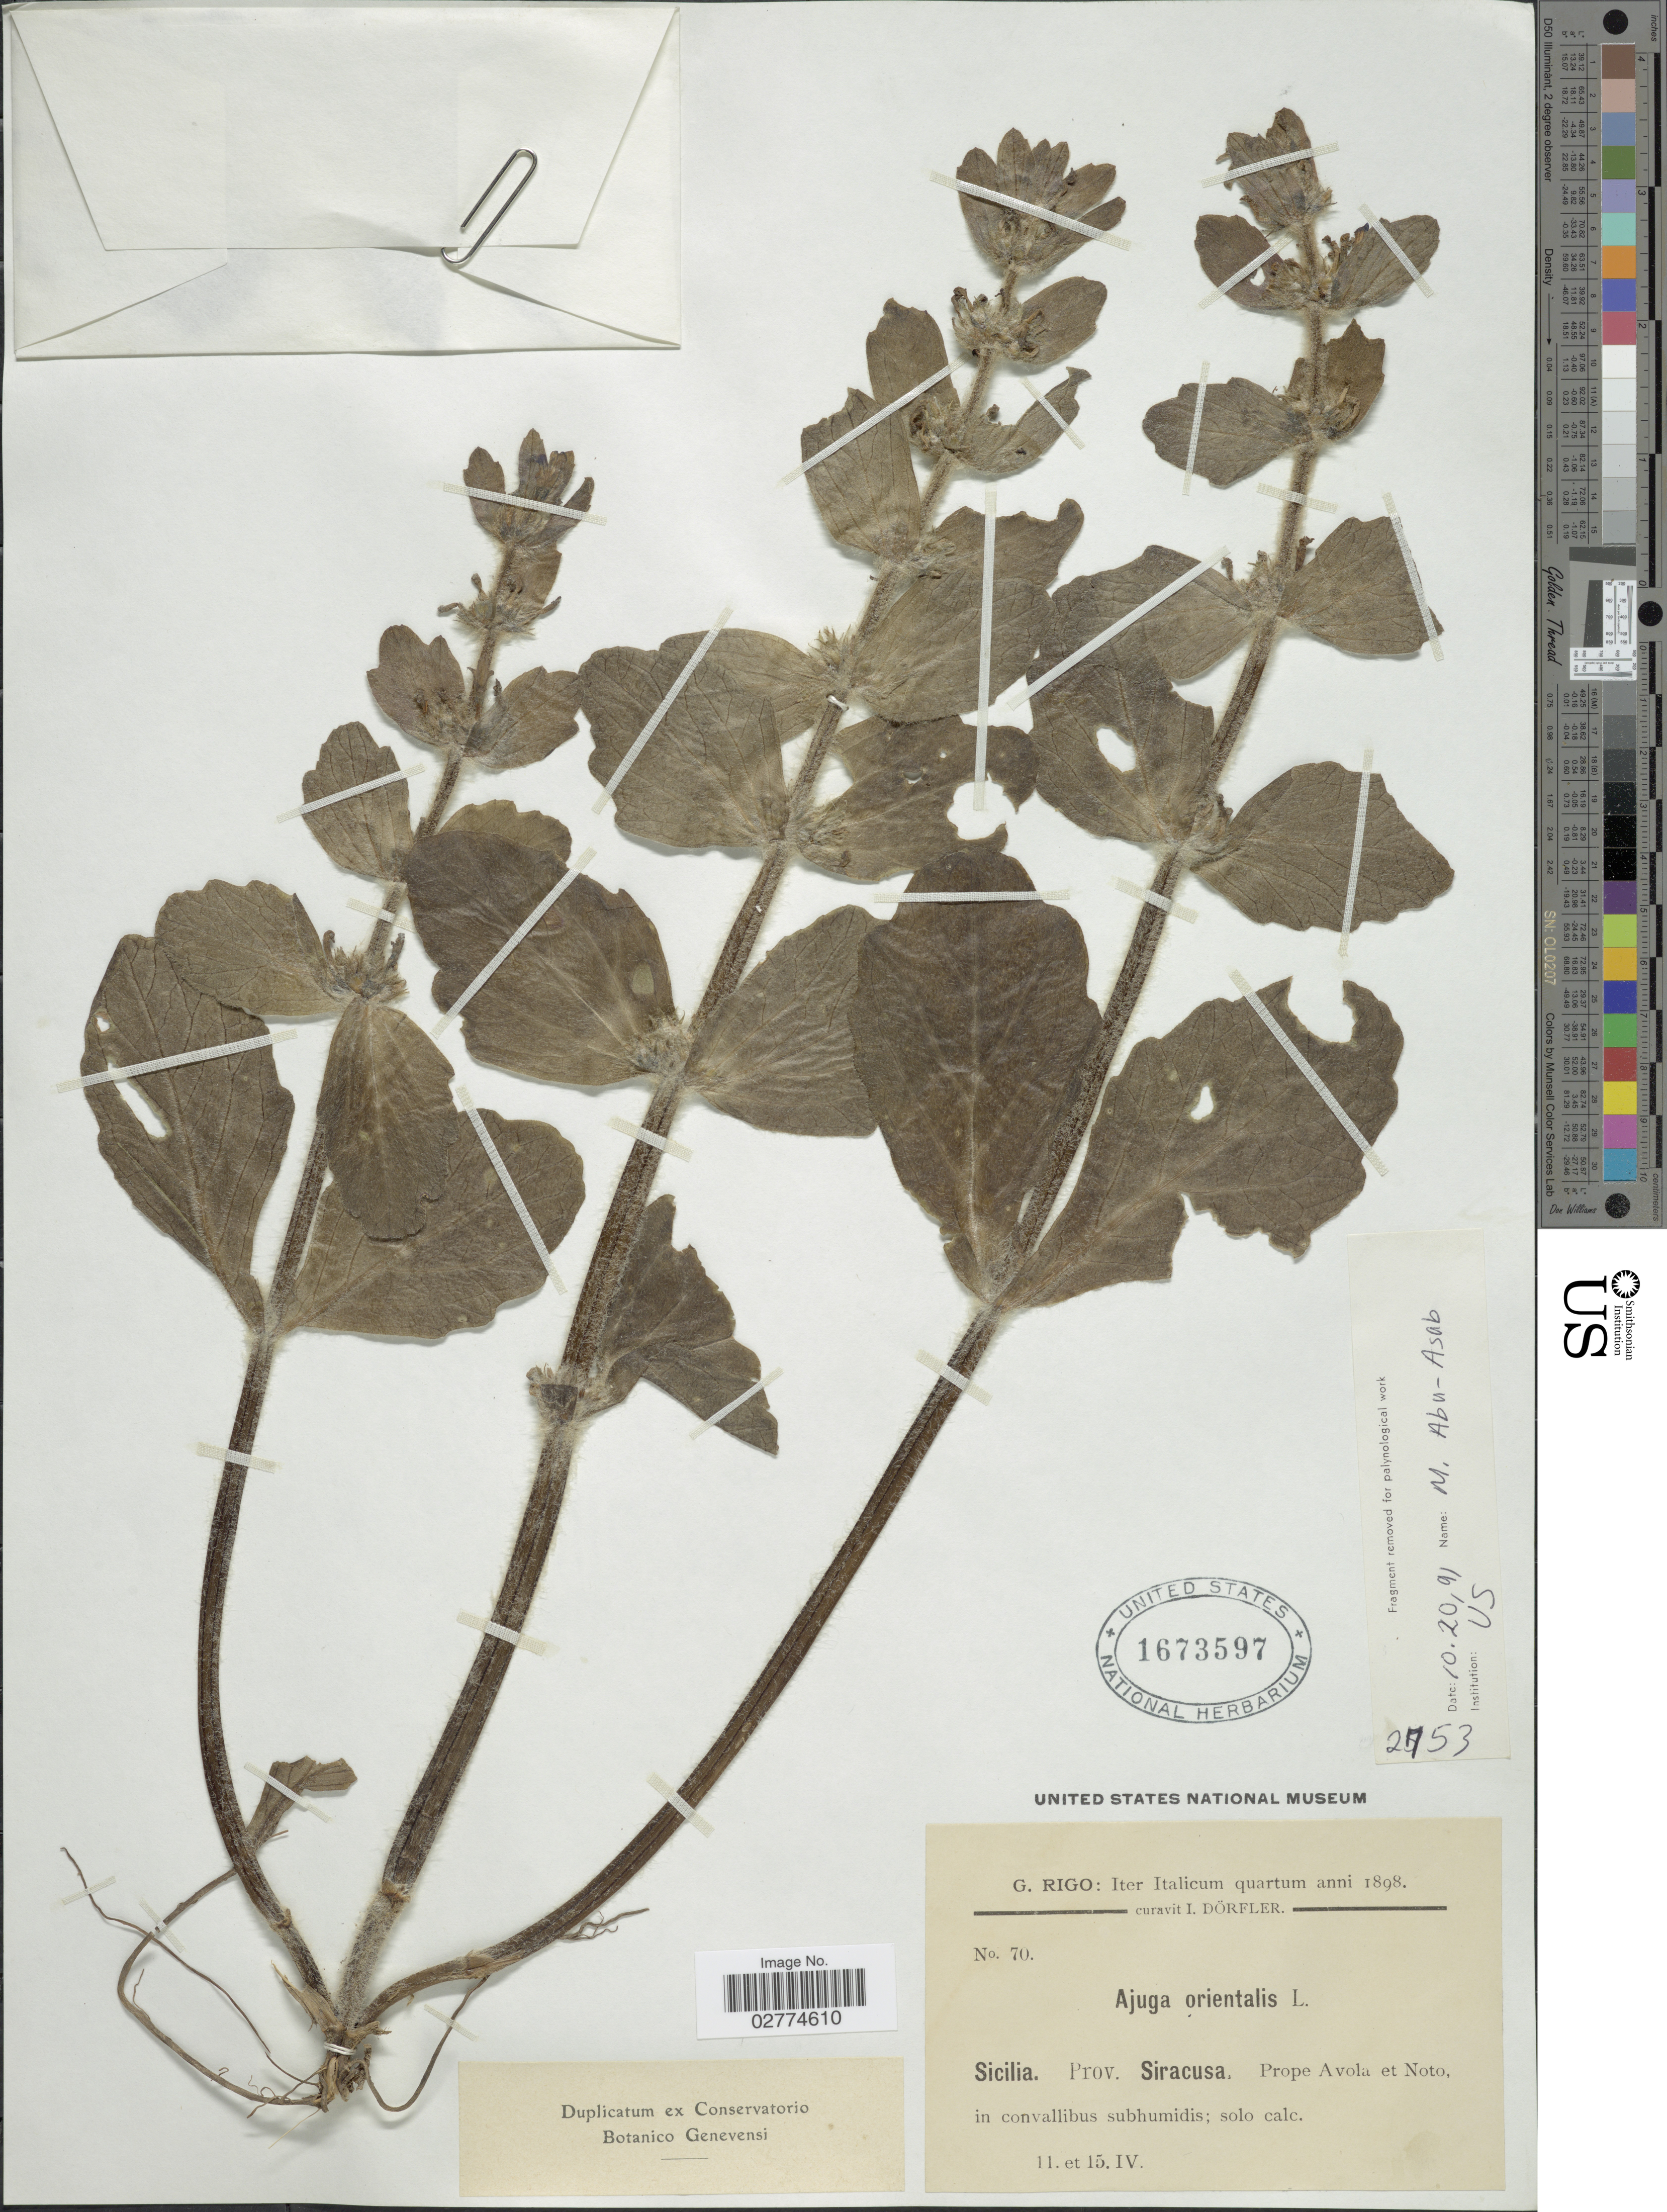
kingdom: Plantae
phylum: Tracheophyta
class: Magnoliopsida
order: Lamiales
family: Lamiaceae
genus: Ajuga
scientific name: Ajuga orientalis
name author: L.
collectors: G. Rigo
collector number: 70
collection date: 1898-04-11/1898-04-15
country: Italy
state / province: Siciliana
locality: Sicilia. Prov. Siracusa, Prope Avola et Noto.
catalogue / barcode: US 1673597